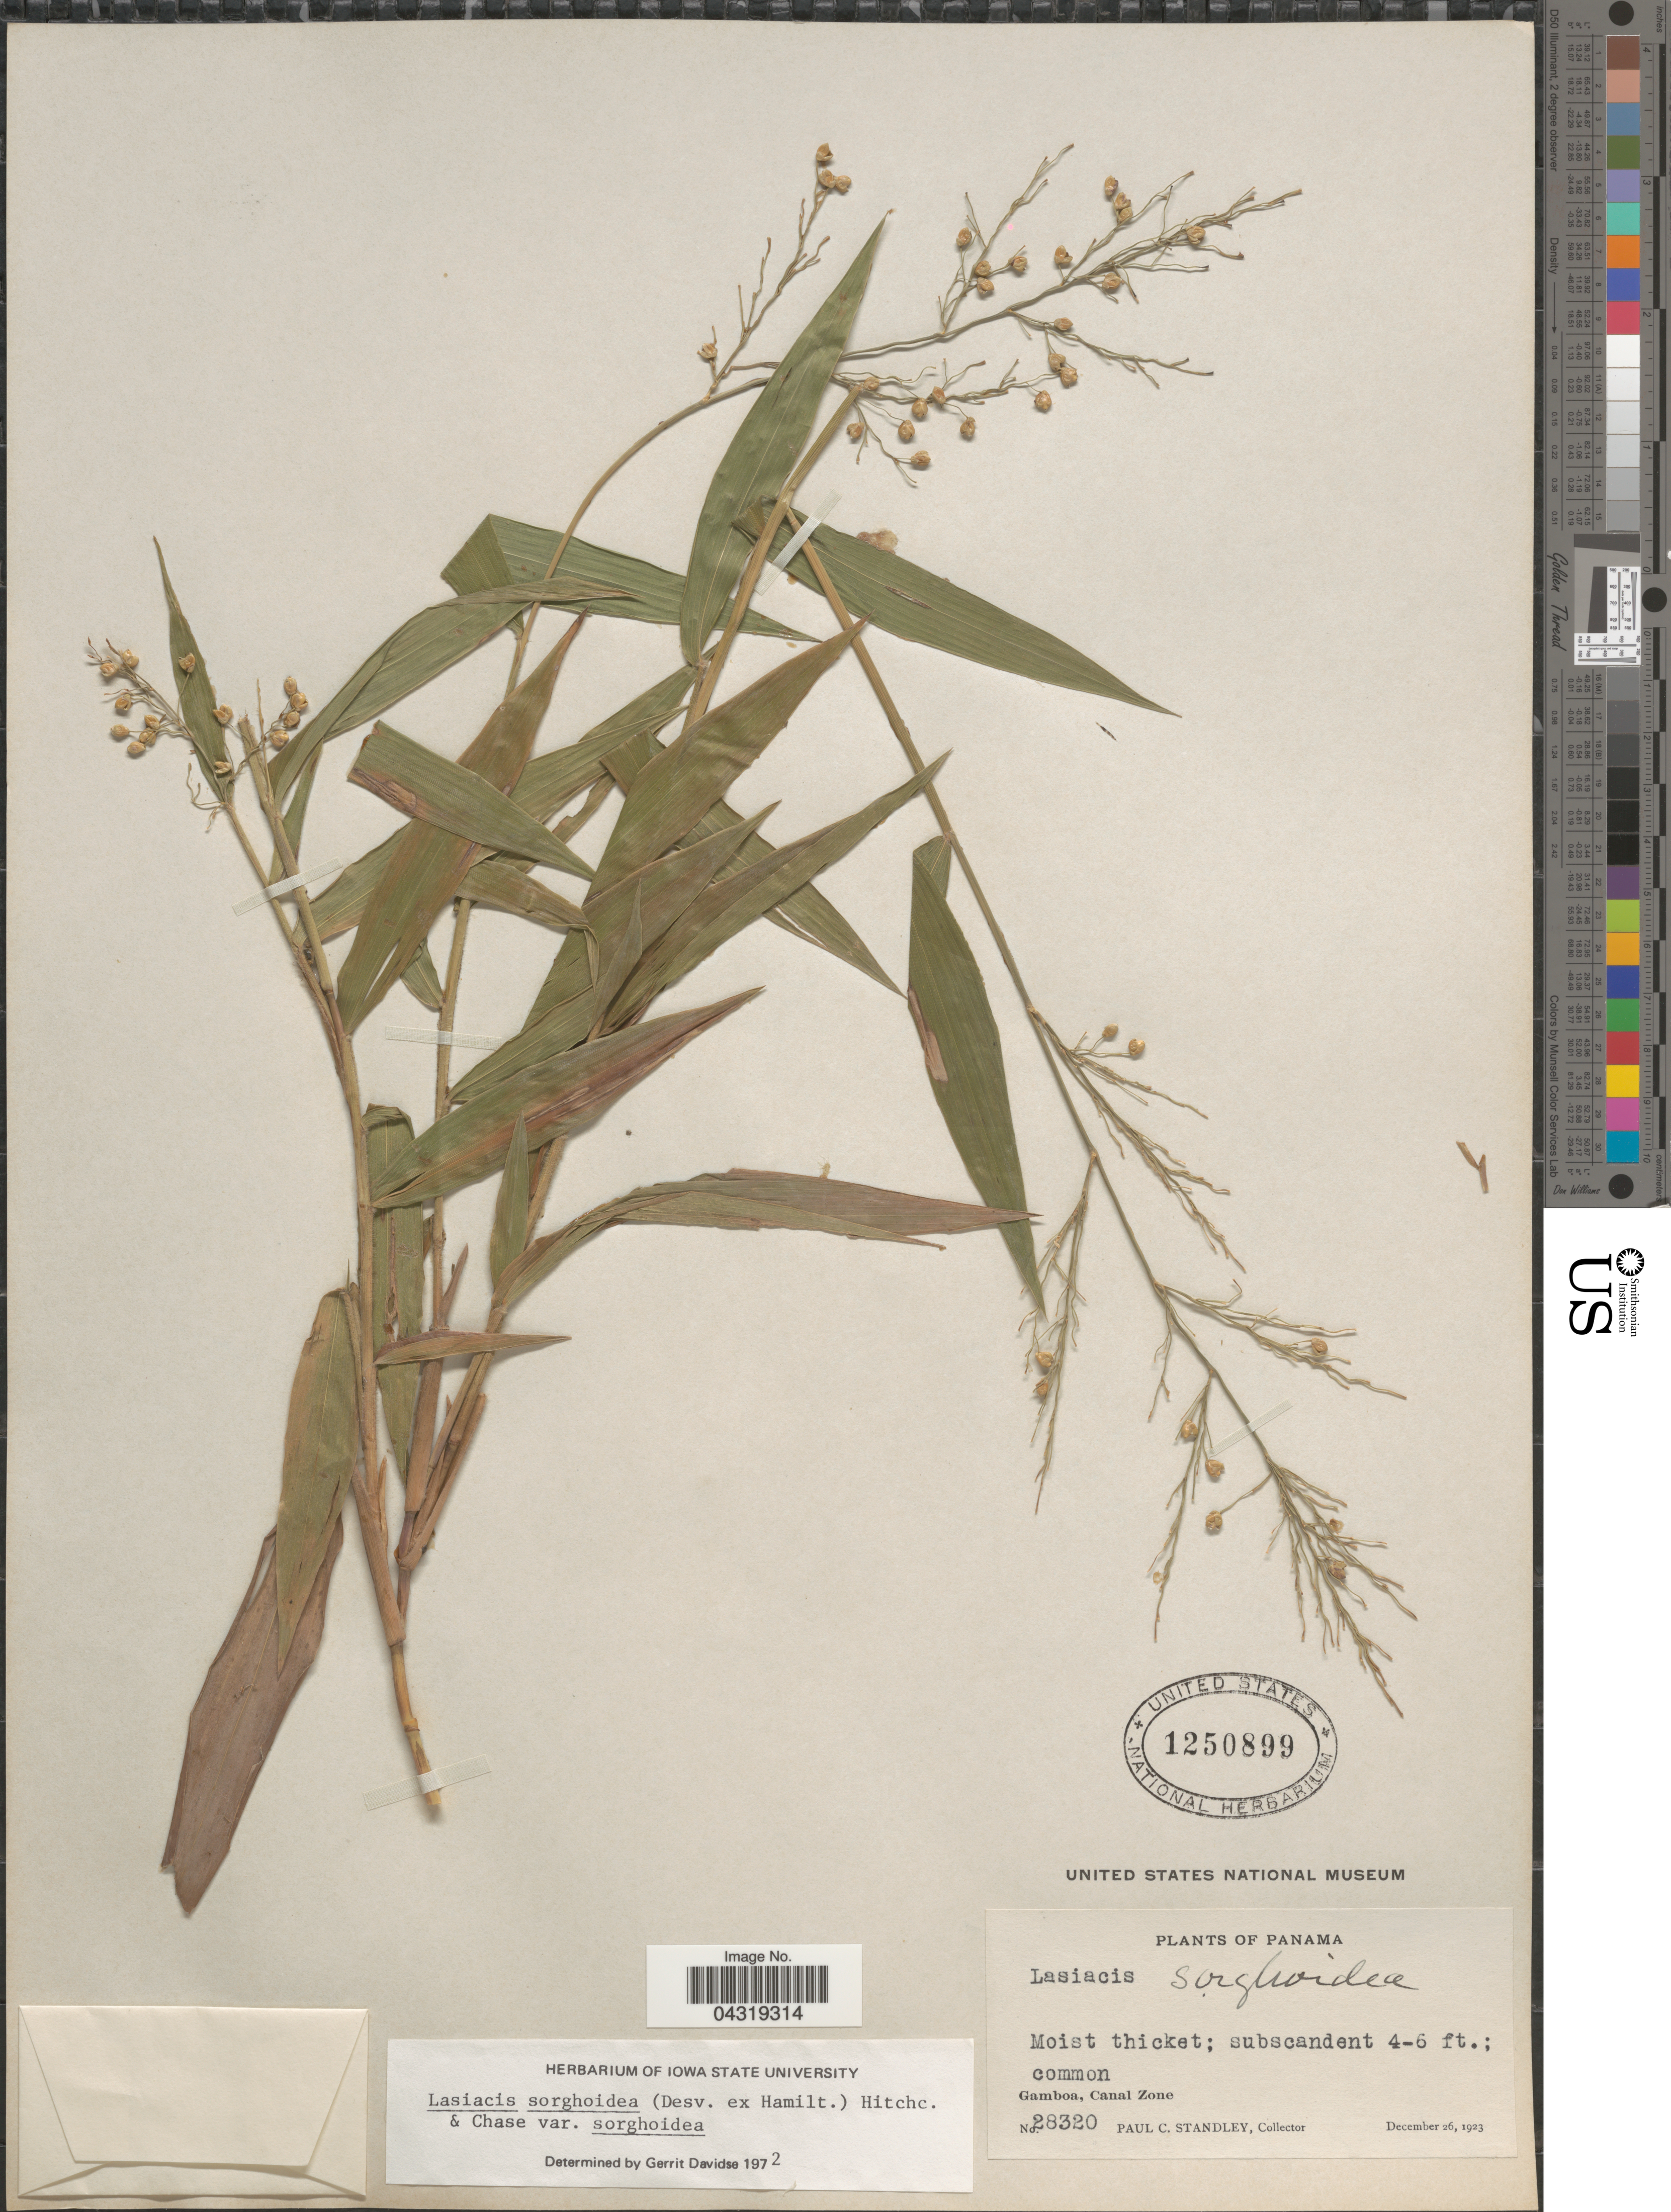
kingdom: Plantae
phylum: Tracheophyta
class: Liliopsida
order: Poales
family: Poaceae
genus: Lasiacis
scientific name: Lasiacis sorghoidea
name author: (Desv. ex Ham.) Hitchc. & Chase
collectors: P. C. Standley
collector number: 28320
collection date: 1923-12-26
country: Panama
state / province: Colón / Panamá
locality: Gamboa, Canal Zone.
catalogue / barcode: US 1250899